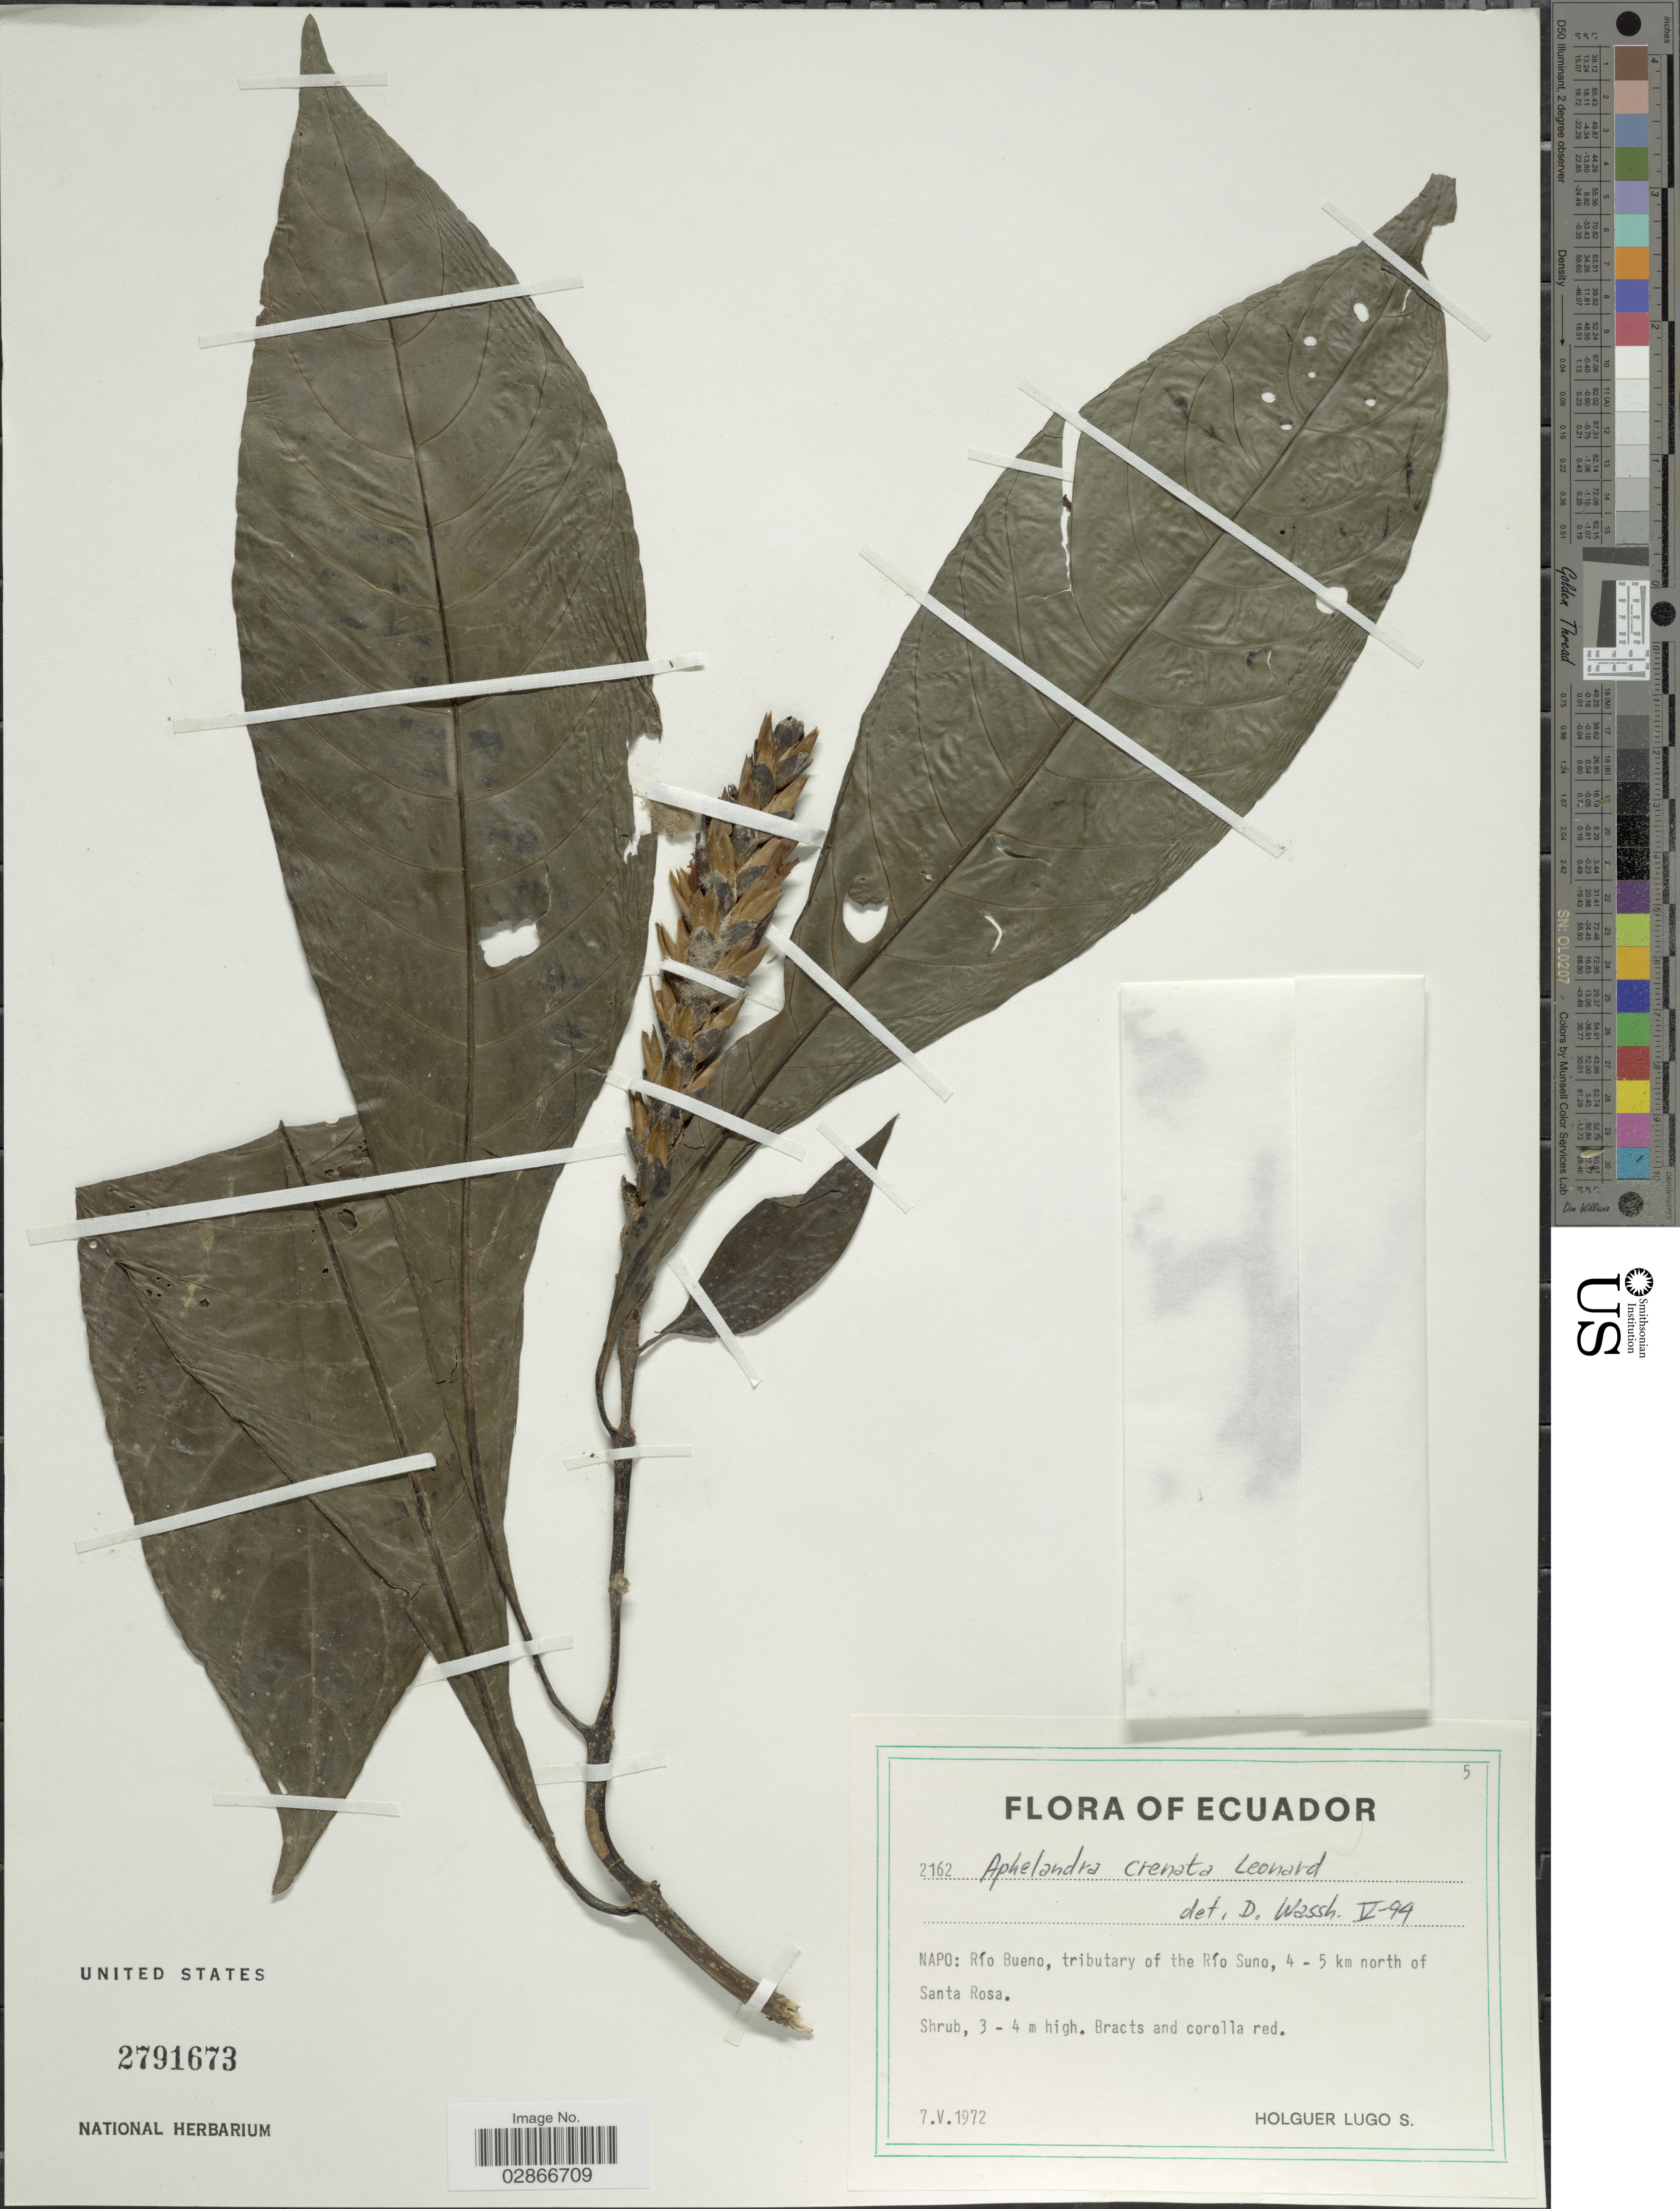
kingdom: Plantae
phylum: Tracheophyta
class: Magnoliopsida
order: Lamiales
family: Acanthaceae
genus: Aphelandra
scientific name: Aphelandra crenata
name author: Leonard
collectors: H. Lugo S.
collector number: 2162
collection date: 1972-05-07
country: Ecuador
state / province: Napo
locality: Río Bueno, tributary of the Río Suno, 4-5 km north of Santa Rosa.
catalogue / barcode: US 2791673